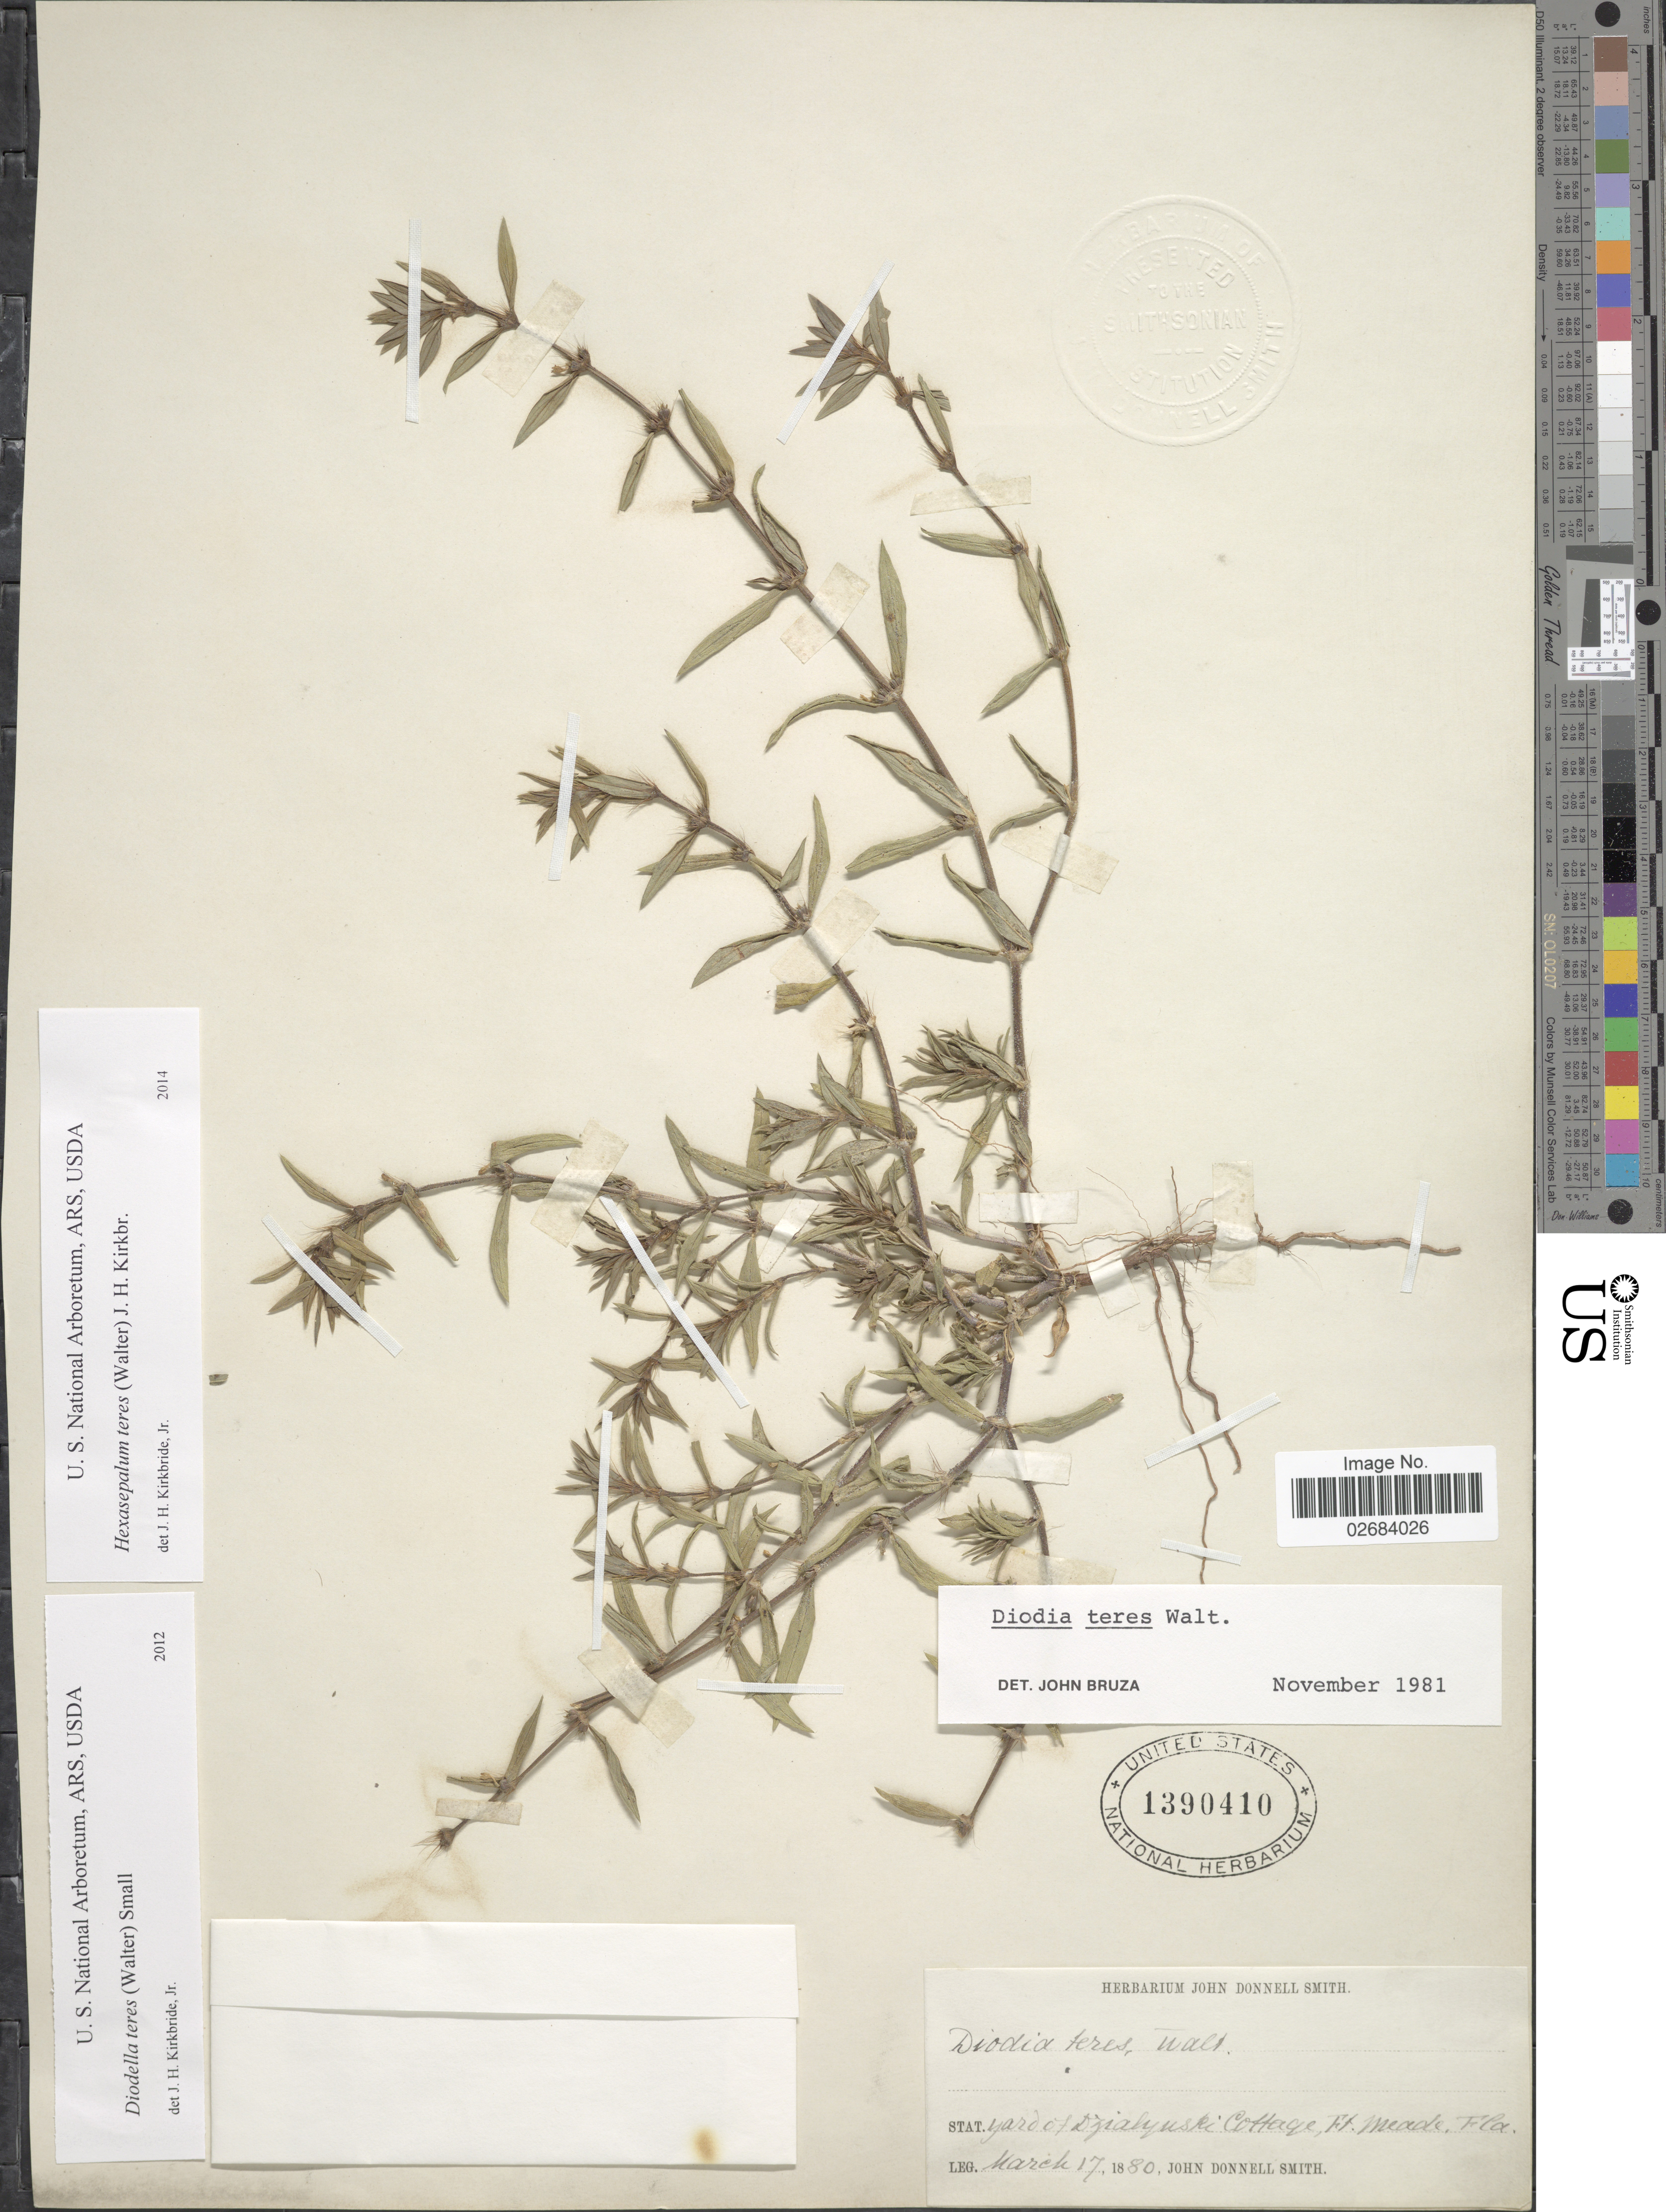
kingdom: Plantae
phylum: Tracheophyta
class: Magnoliopsida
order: Gentianales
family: Rubiaceae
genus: Diodia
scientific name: Diodia teres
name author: Walter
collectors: J. Donnell Smith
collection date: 1880-03-17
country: United States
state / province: Florida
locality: Yard of Dzialyuski Cottage, Ft. Meade.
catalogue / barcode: US 1390410